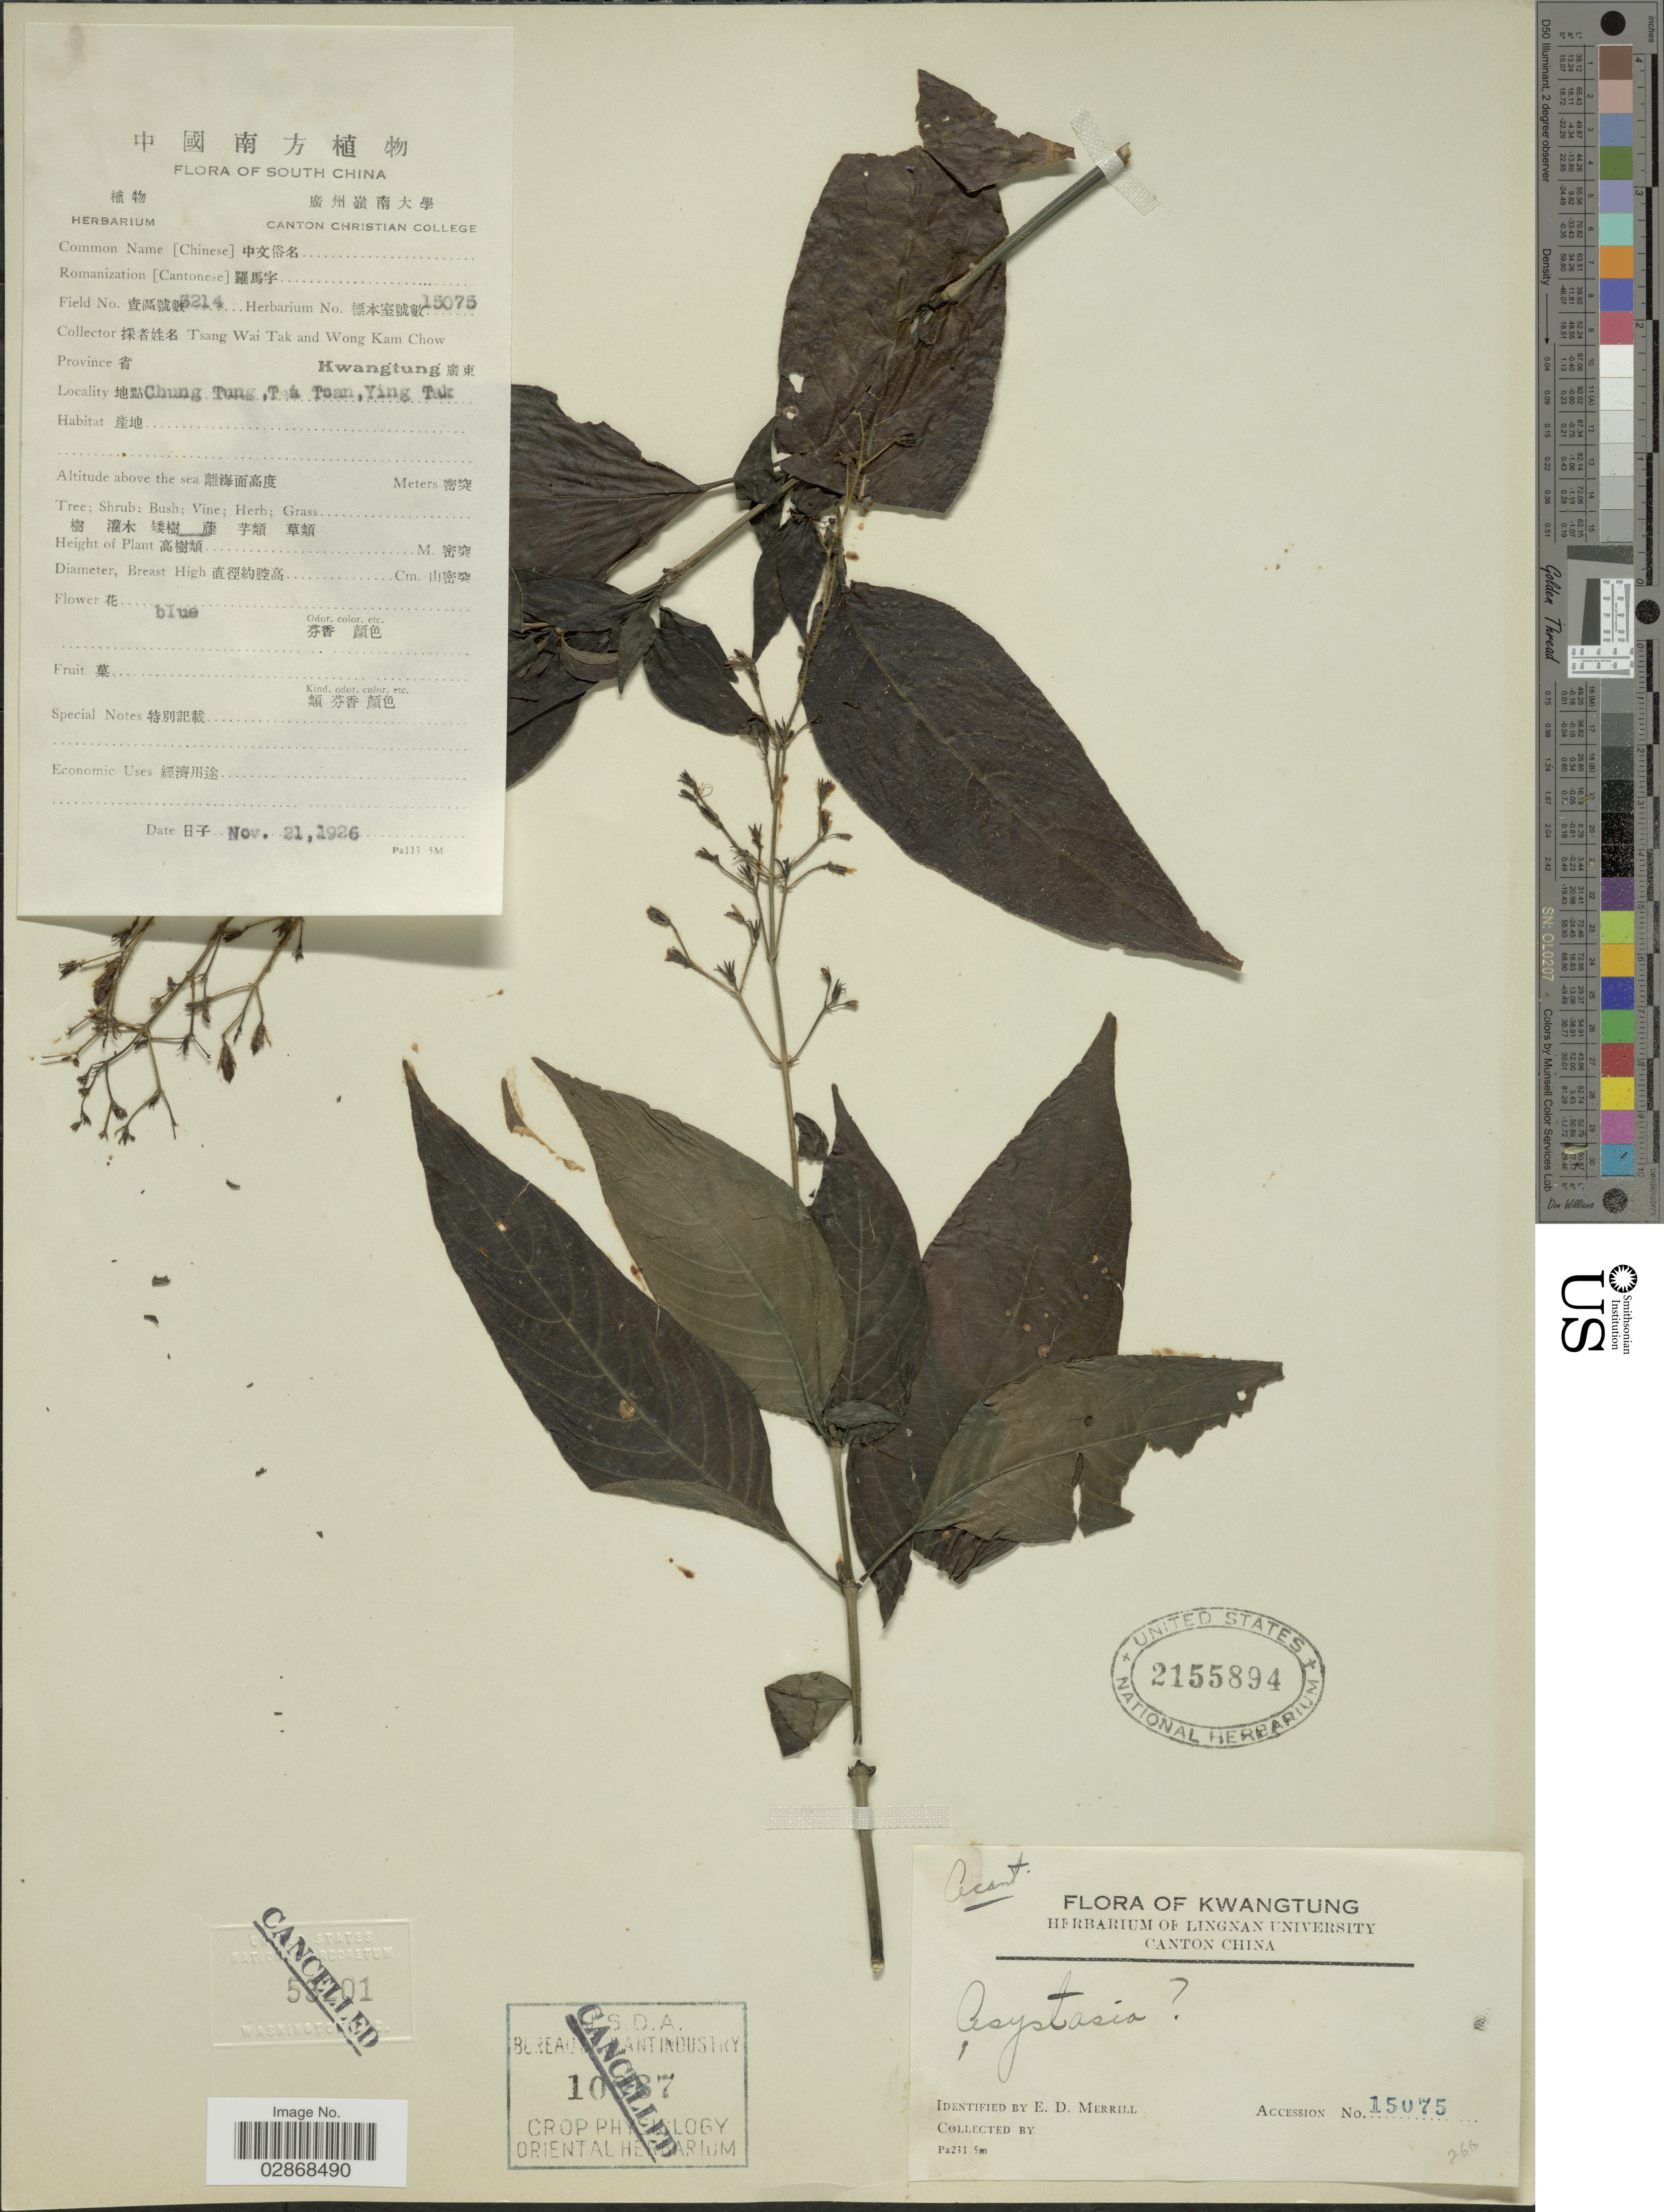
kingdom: Plantae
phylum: Tracheophyta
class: Magnoliopsida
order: Lamiales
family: Acanthaceae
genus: Asystasia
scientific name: Asystasia sp.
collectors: W. T. Tsang & W. Chow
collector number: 3214/15075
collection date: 1926-11-21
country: China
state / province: Guangdong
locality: Province Kwangtung . Chung Tung, Tau[interpreted] Tsan, Ying Tak.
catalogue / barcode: US 2155894